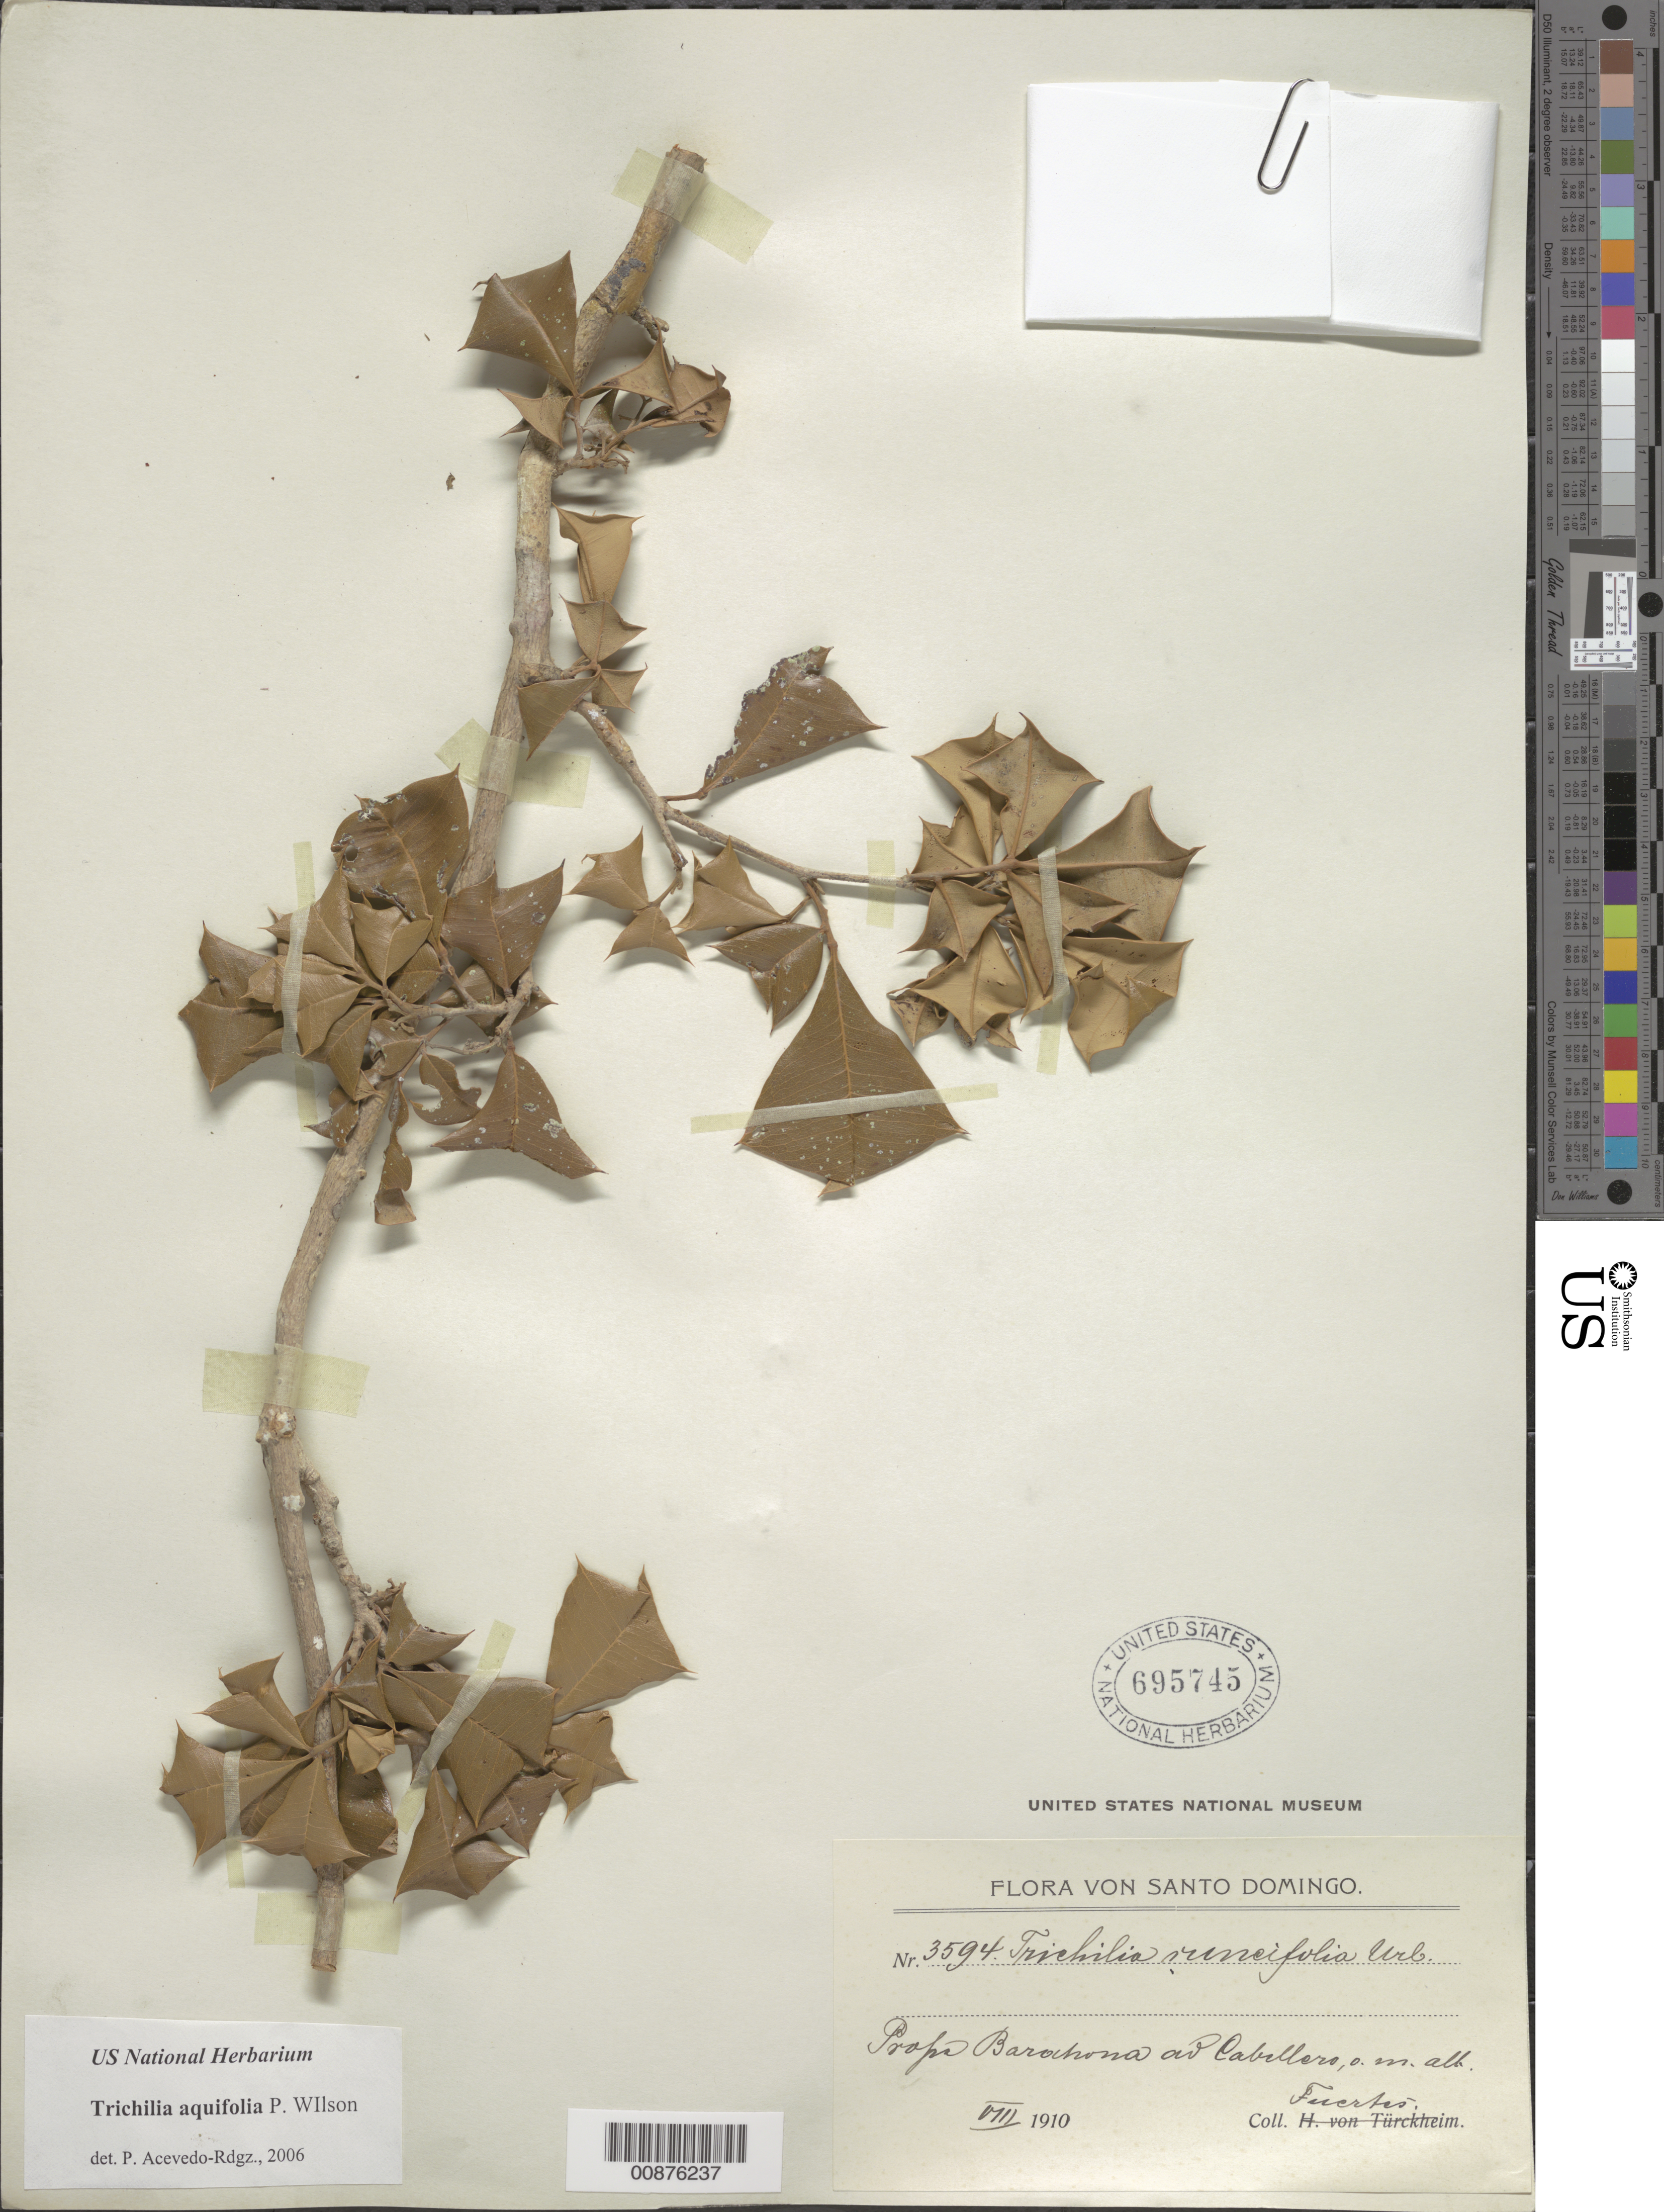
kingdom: Plantae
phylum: Tracheophyta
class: Magnoliopsida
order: Sapindales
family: Meliaceae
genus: Trichilia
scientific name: Trichilia aquifolia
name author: P. Wilson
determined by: Acevedo-Rodríguez, P., (BOT), Smithsonian Institution - National Museum of Natural History (UNITED STATES)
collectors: M. D. Fuertes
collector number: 3594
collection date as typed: Aug 1910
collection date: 1910-08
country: Dominican Republic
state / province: Barahona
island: Hispaniola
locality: Caballero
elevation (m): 0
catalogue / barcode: US 695745